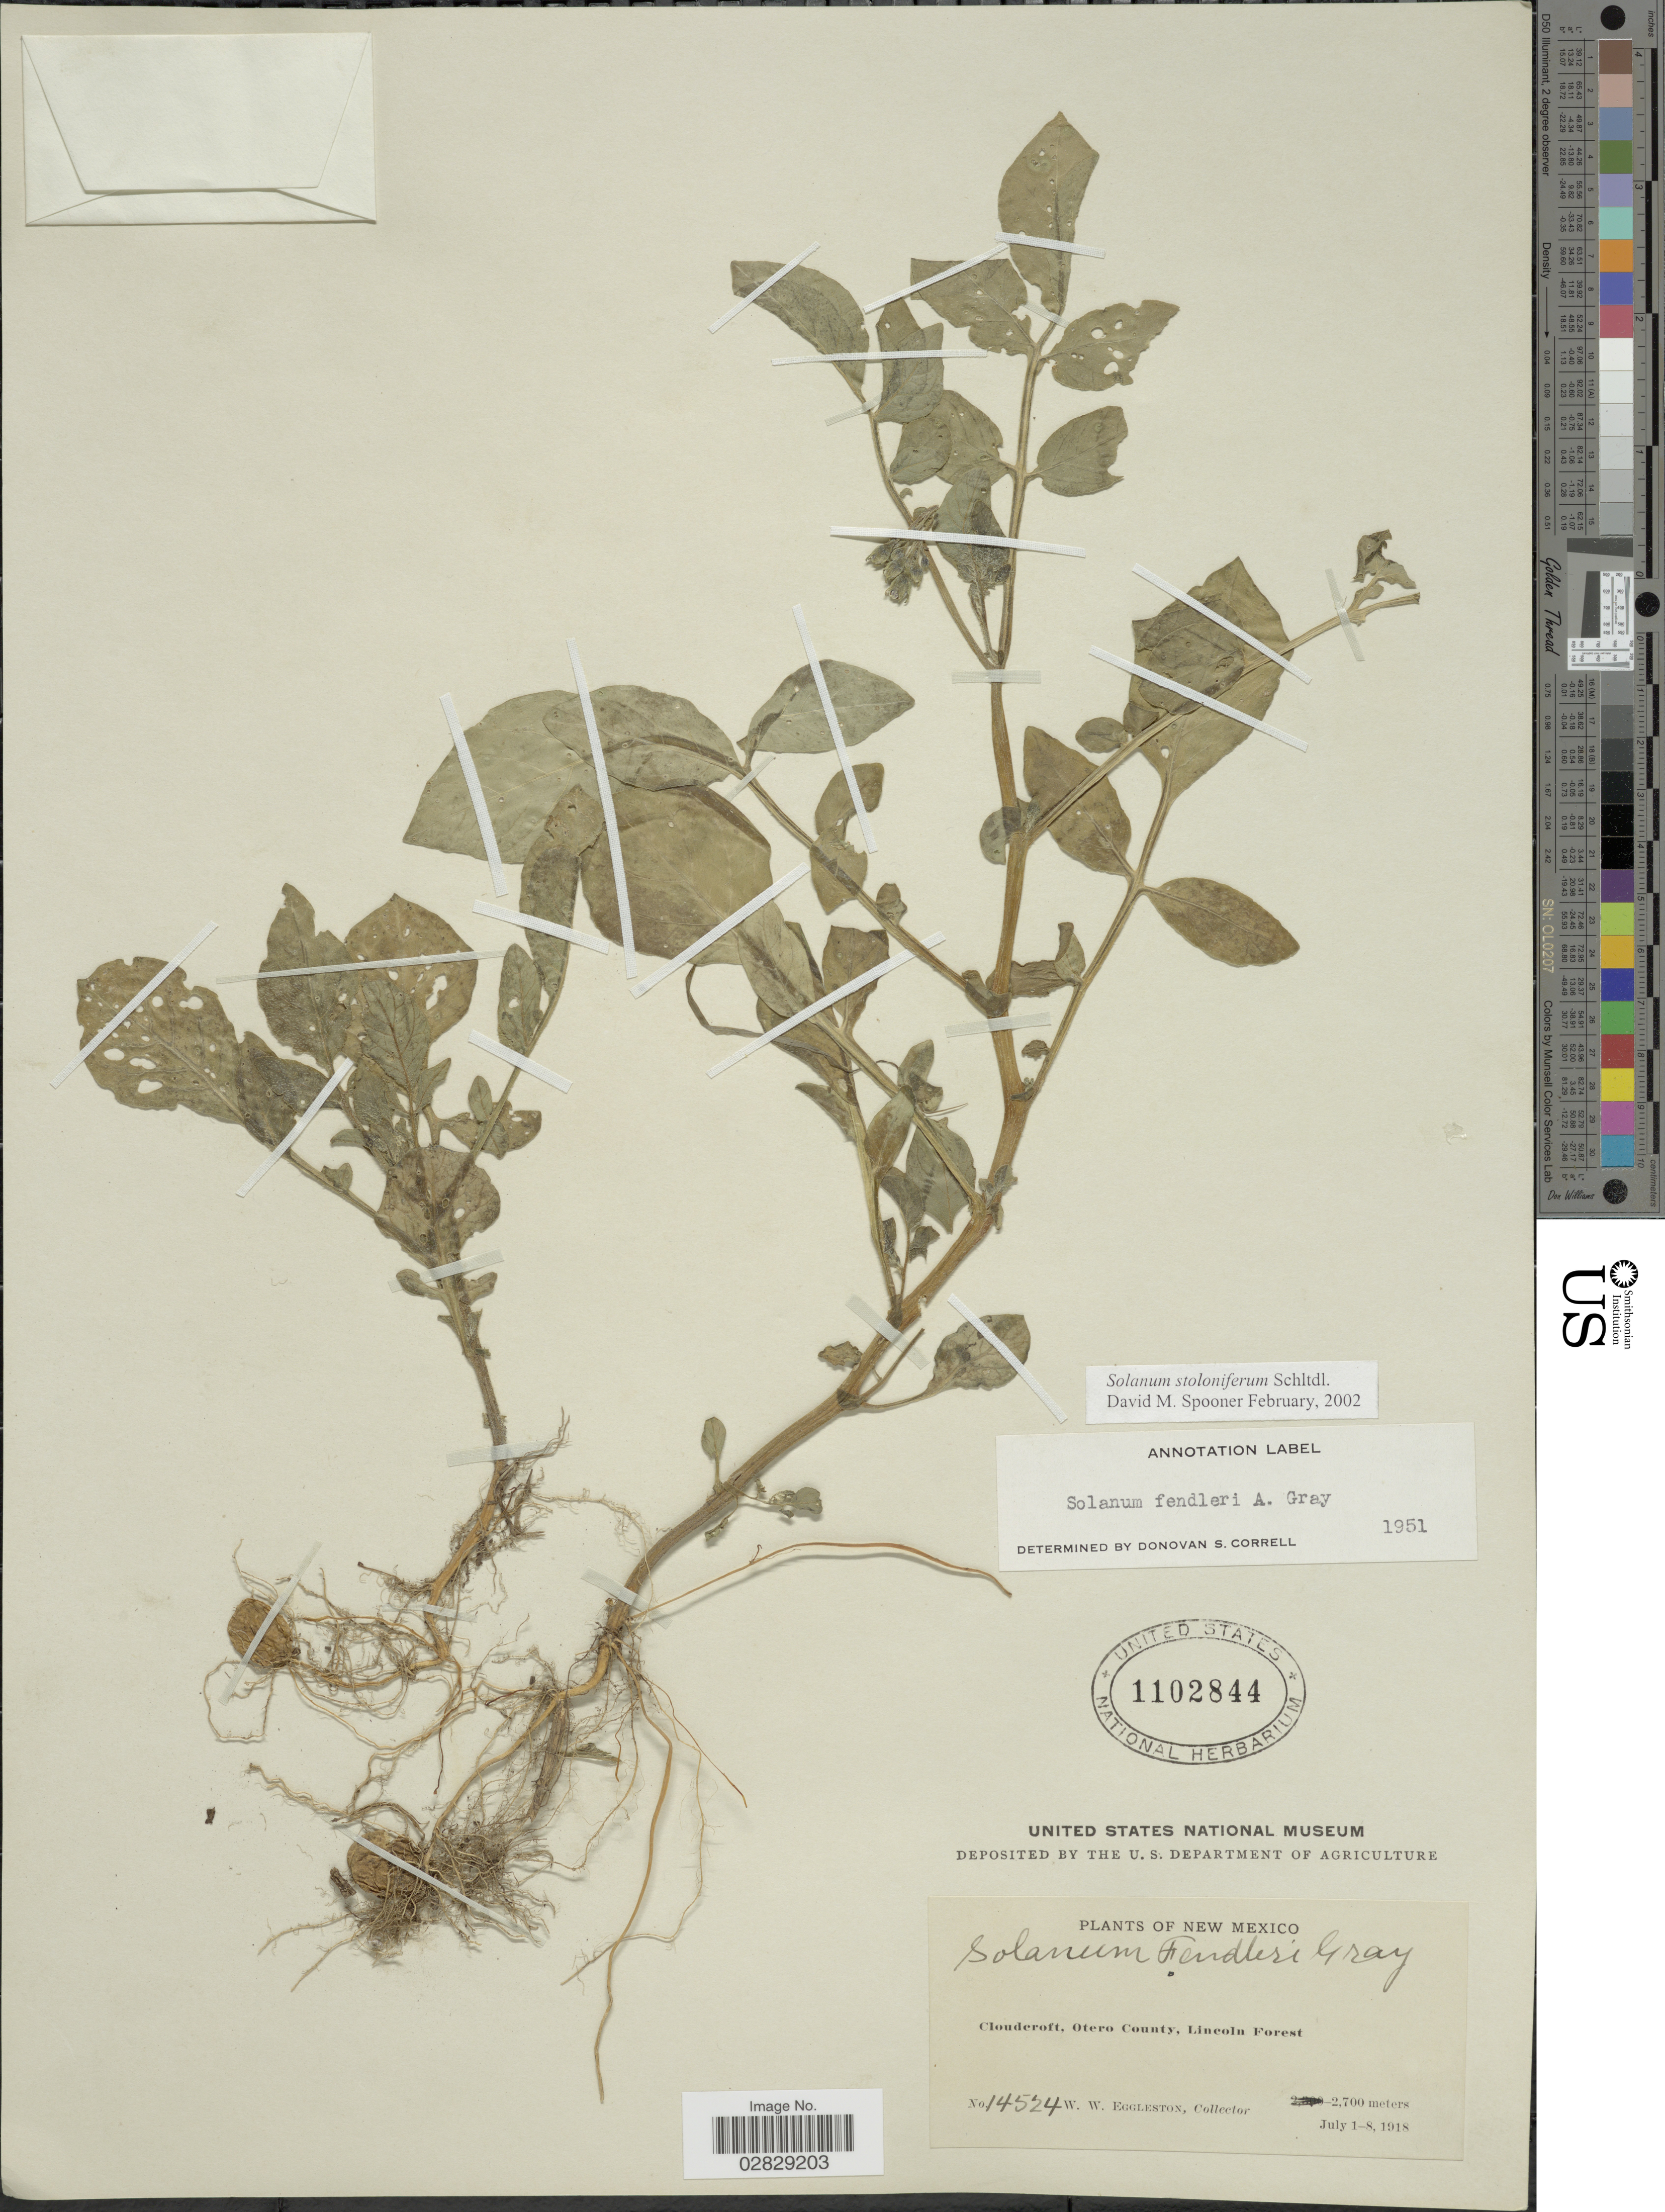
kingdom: Plantae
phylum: Tracheophyta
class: Magnoliopsida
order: Solanales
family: Solanaceae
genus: Solanum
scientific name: Solanum stoloniferum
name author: Schltdl.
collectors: W. W. Eggleston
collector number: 14524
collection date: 1918-07-01/1918-07-08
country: United States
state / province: New Mexico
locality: Cloudcroft, Otero County, Lincoln Forest.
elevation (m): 2700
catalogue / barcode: US 1102844